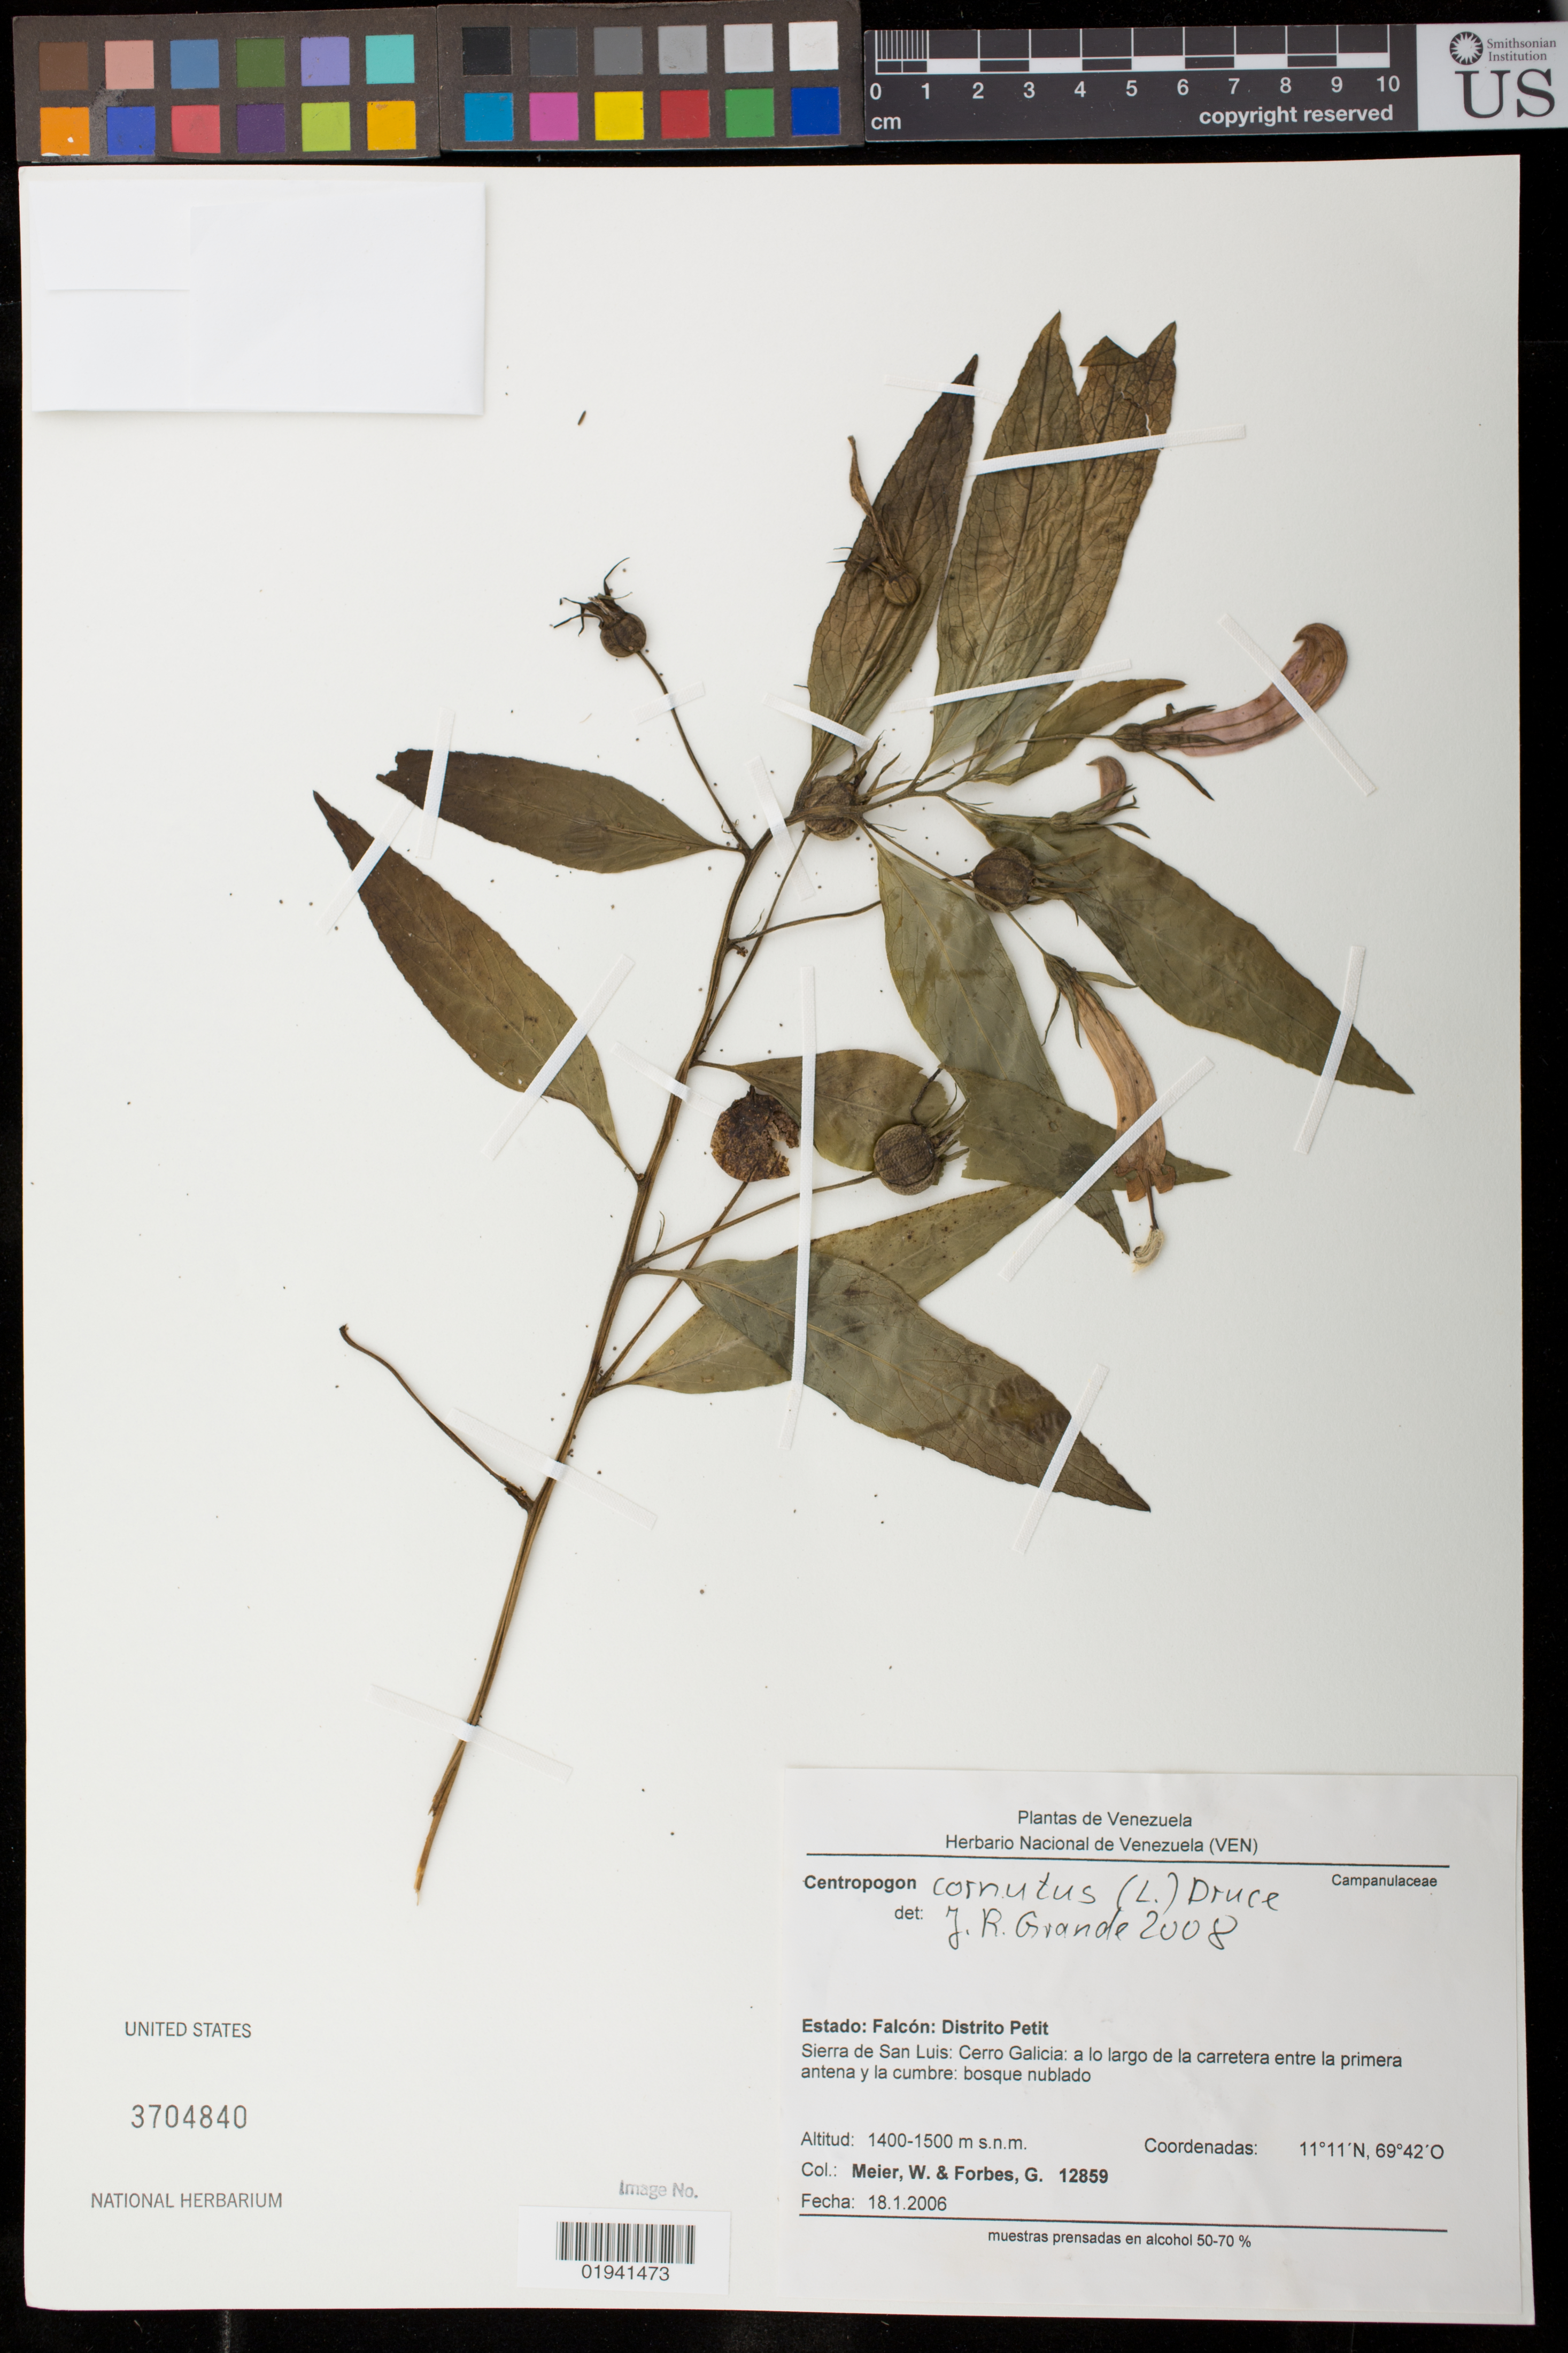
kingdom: Plantae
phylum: Tracheophyta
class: Magnoliopsida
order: Asterales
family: Campanulaceae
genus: Centropogon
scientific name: Centropogon cornutus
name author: (L.) Druce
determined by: Grande, J. R.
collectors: W. Meier & G. Forbes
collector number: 12859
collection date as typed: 18 Jan 2006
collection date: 2006-01-18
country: Venezuela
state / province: Falcon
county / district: Petit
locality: Estado: Falcón. Distrito Petit. Sierra de San Luis, Cerro Galicia, a lo largo de la carretera entre la primera antena y la cumbre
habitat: bosque nublado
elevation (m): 1400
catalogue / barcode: US 3704840